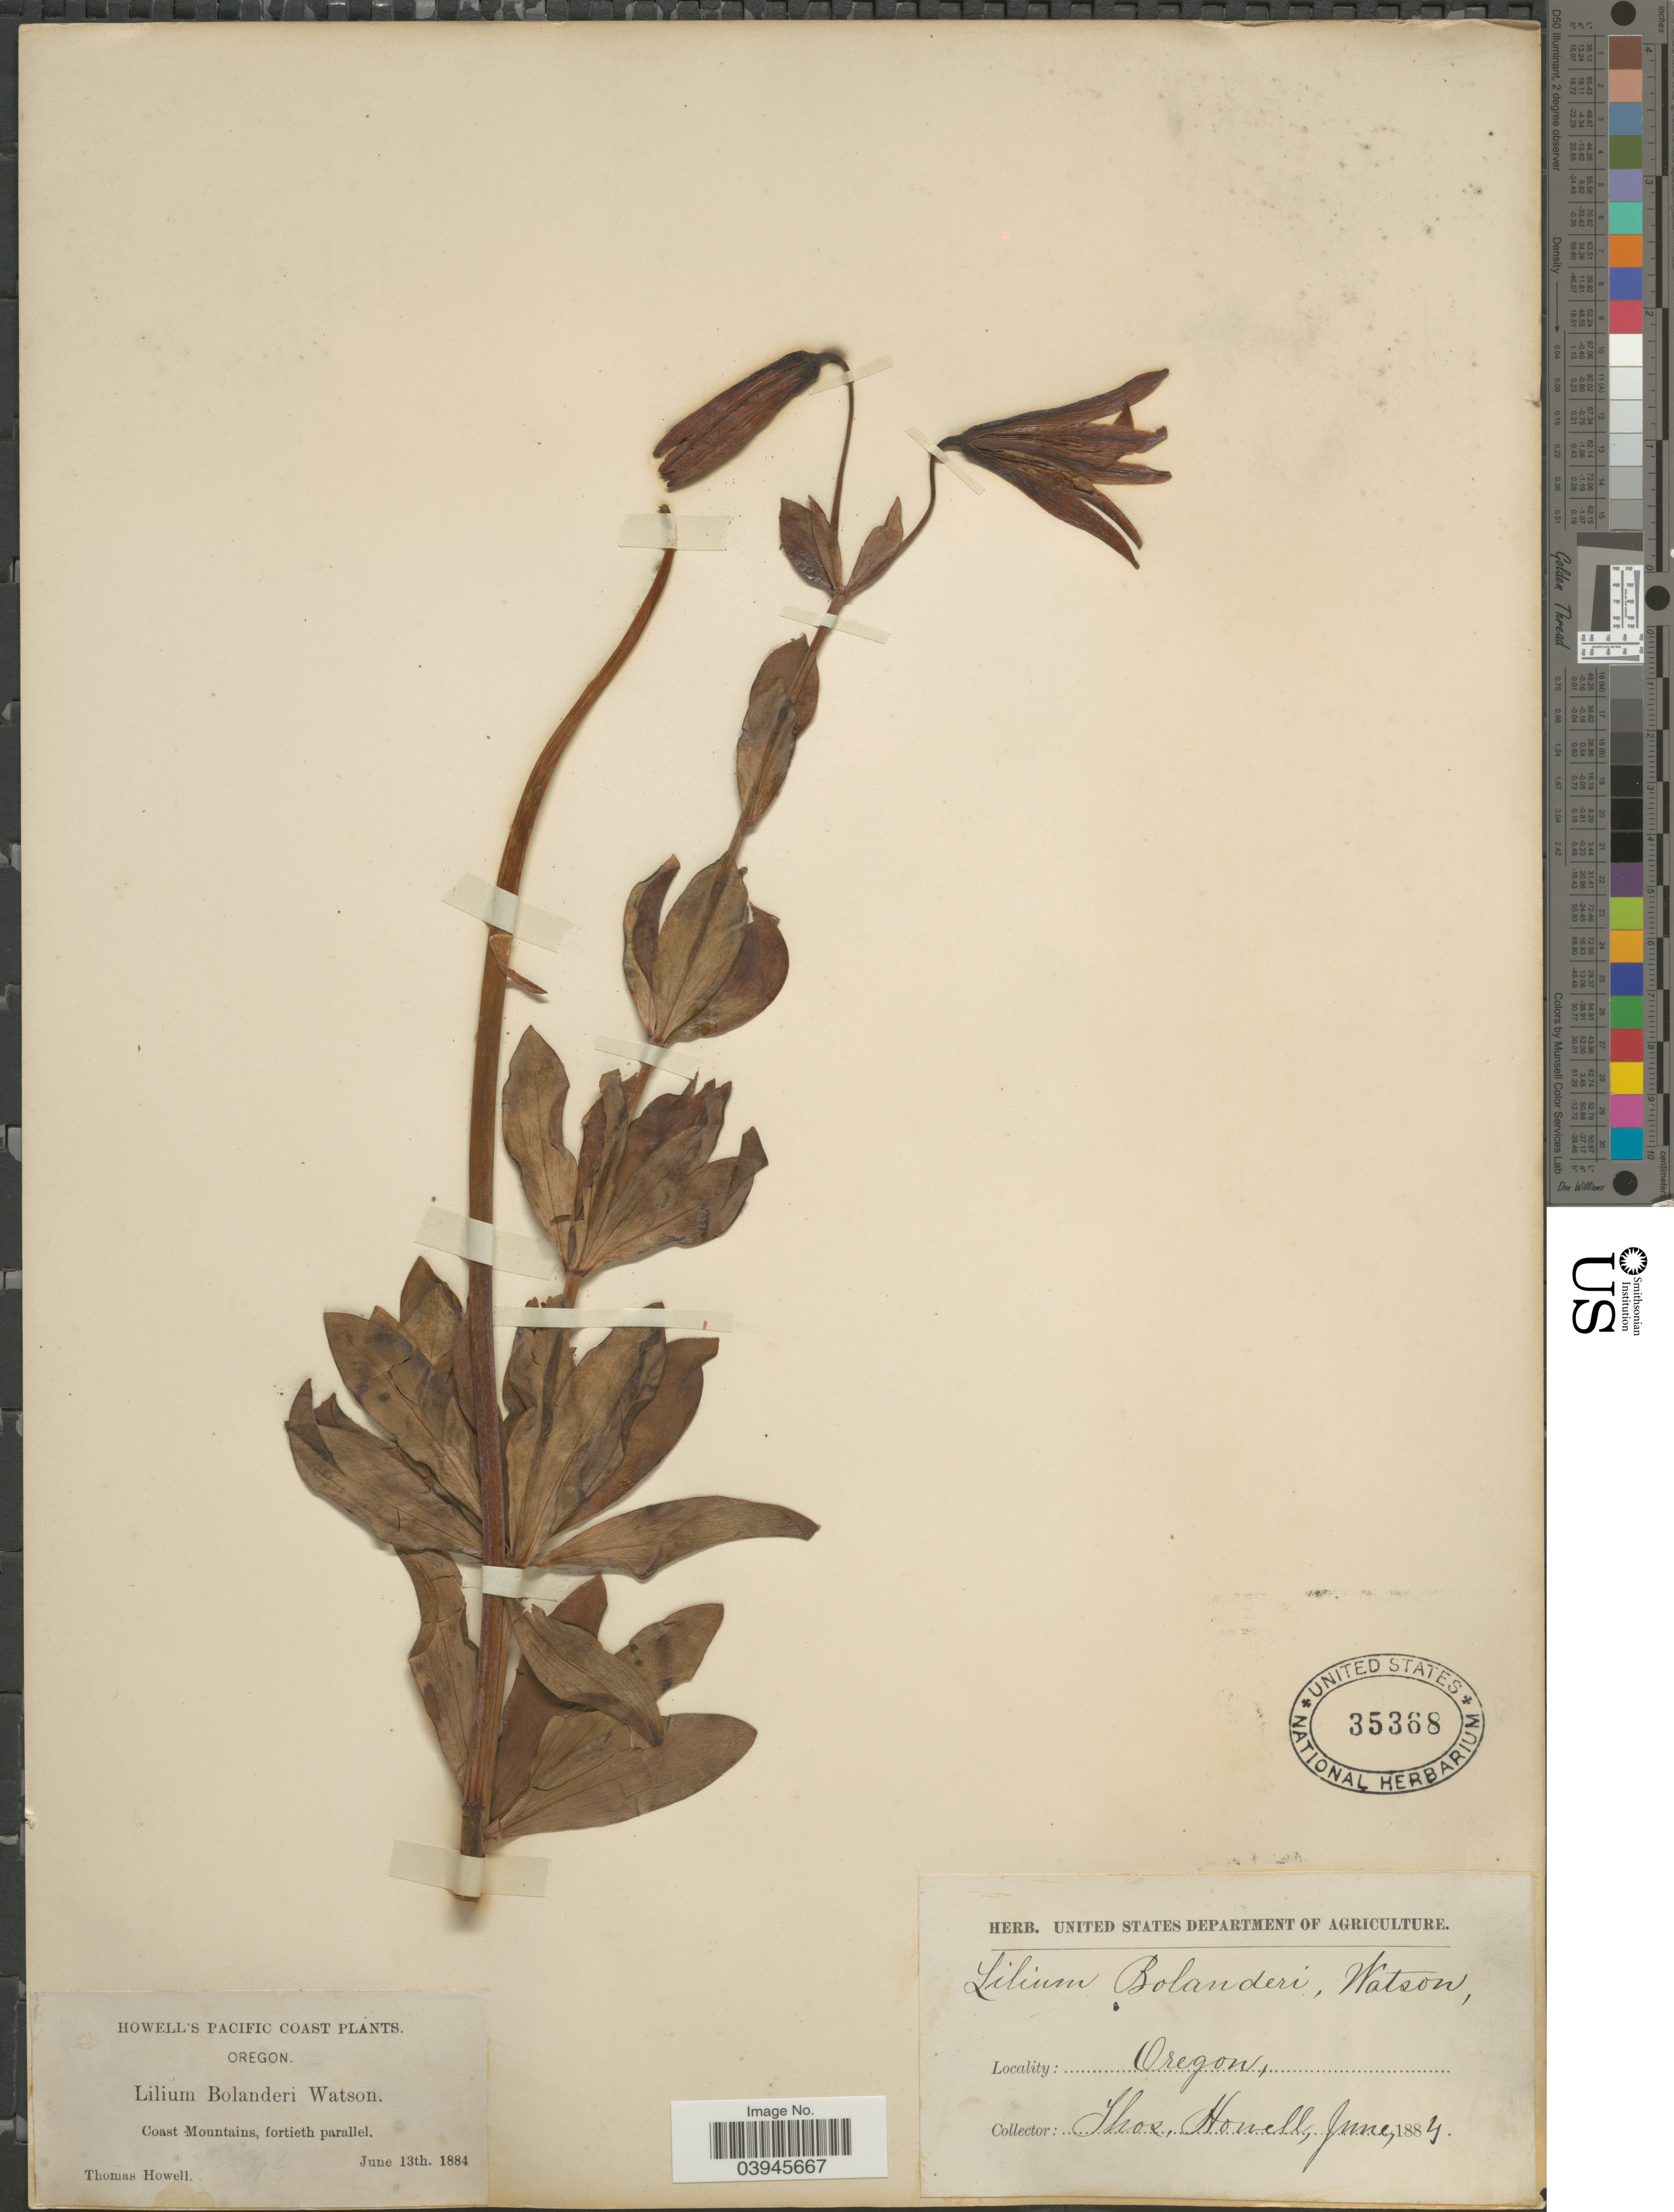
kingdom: Plantae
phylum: Tracheophyta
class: Liliopsida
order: Liliales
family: Liliaceae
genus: Lilium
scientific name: Lilium bolanderi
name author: S. Watson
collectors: T. Howell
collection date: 1884-06-13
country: United States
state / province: Oregon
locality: Pacific Coast. Coast Mountains, fortieth parallel.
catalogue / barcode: US 35368